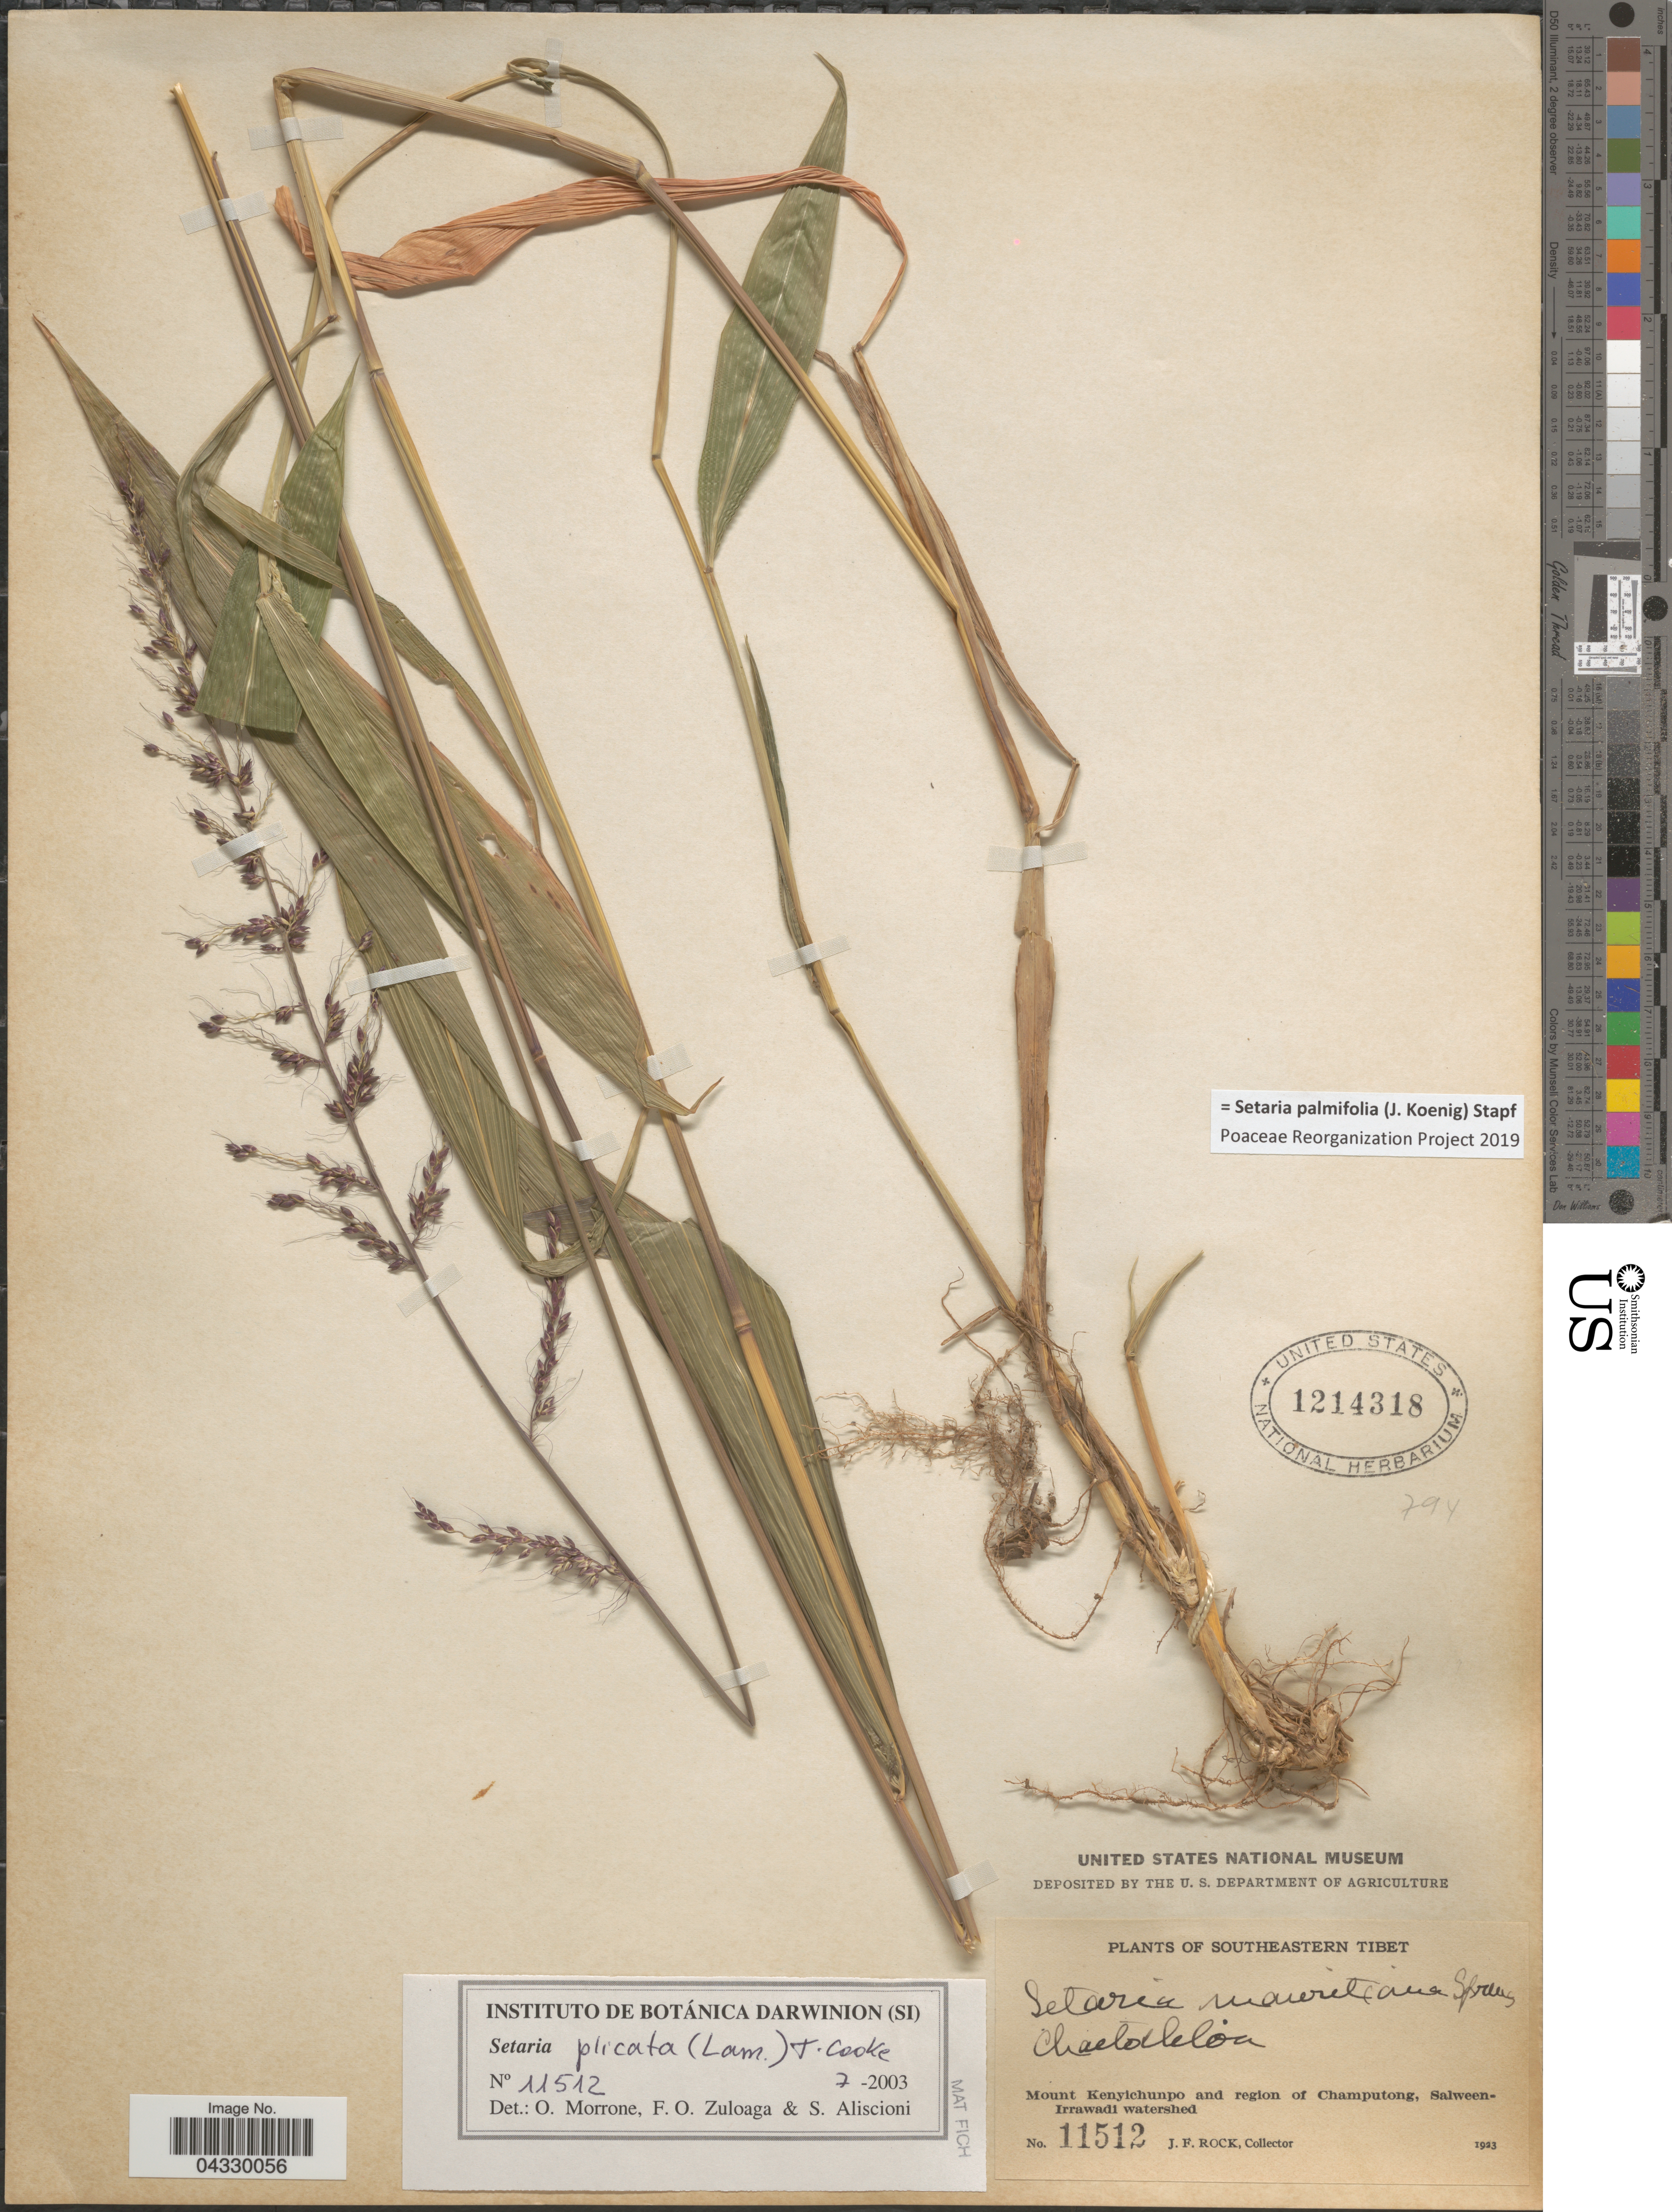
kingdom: Plantae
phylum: Tracheophyta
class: Liliopsida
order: Poales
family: Poaceae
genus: Setaria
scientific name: Setaria palmifolia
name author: (J. Koenig) Stapf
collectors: J. Rock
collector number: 11512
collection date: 1923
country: China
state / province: Xizang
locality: Southeastern Tibet. Mount Kenyichunpo and region of Champutong, Salween-Irrawadi watershed.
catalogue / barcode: US 1214318